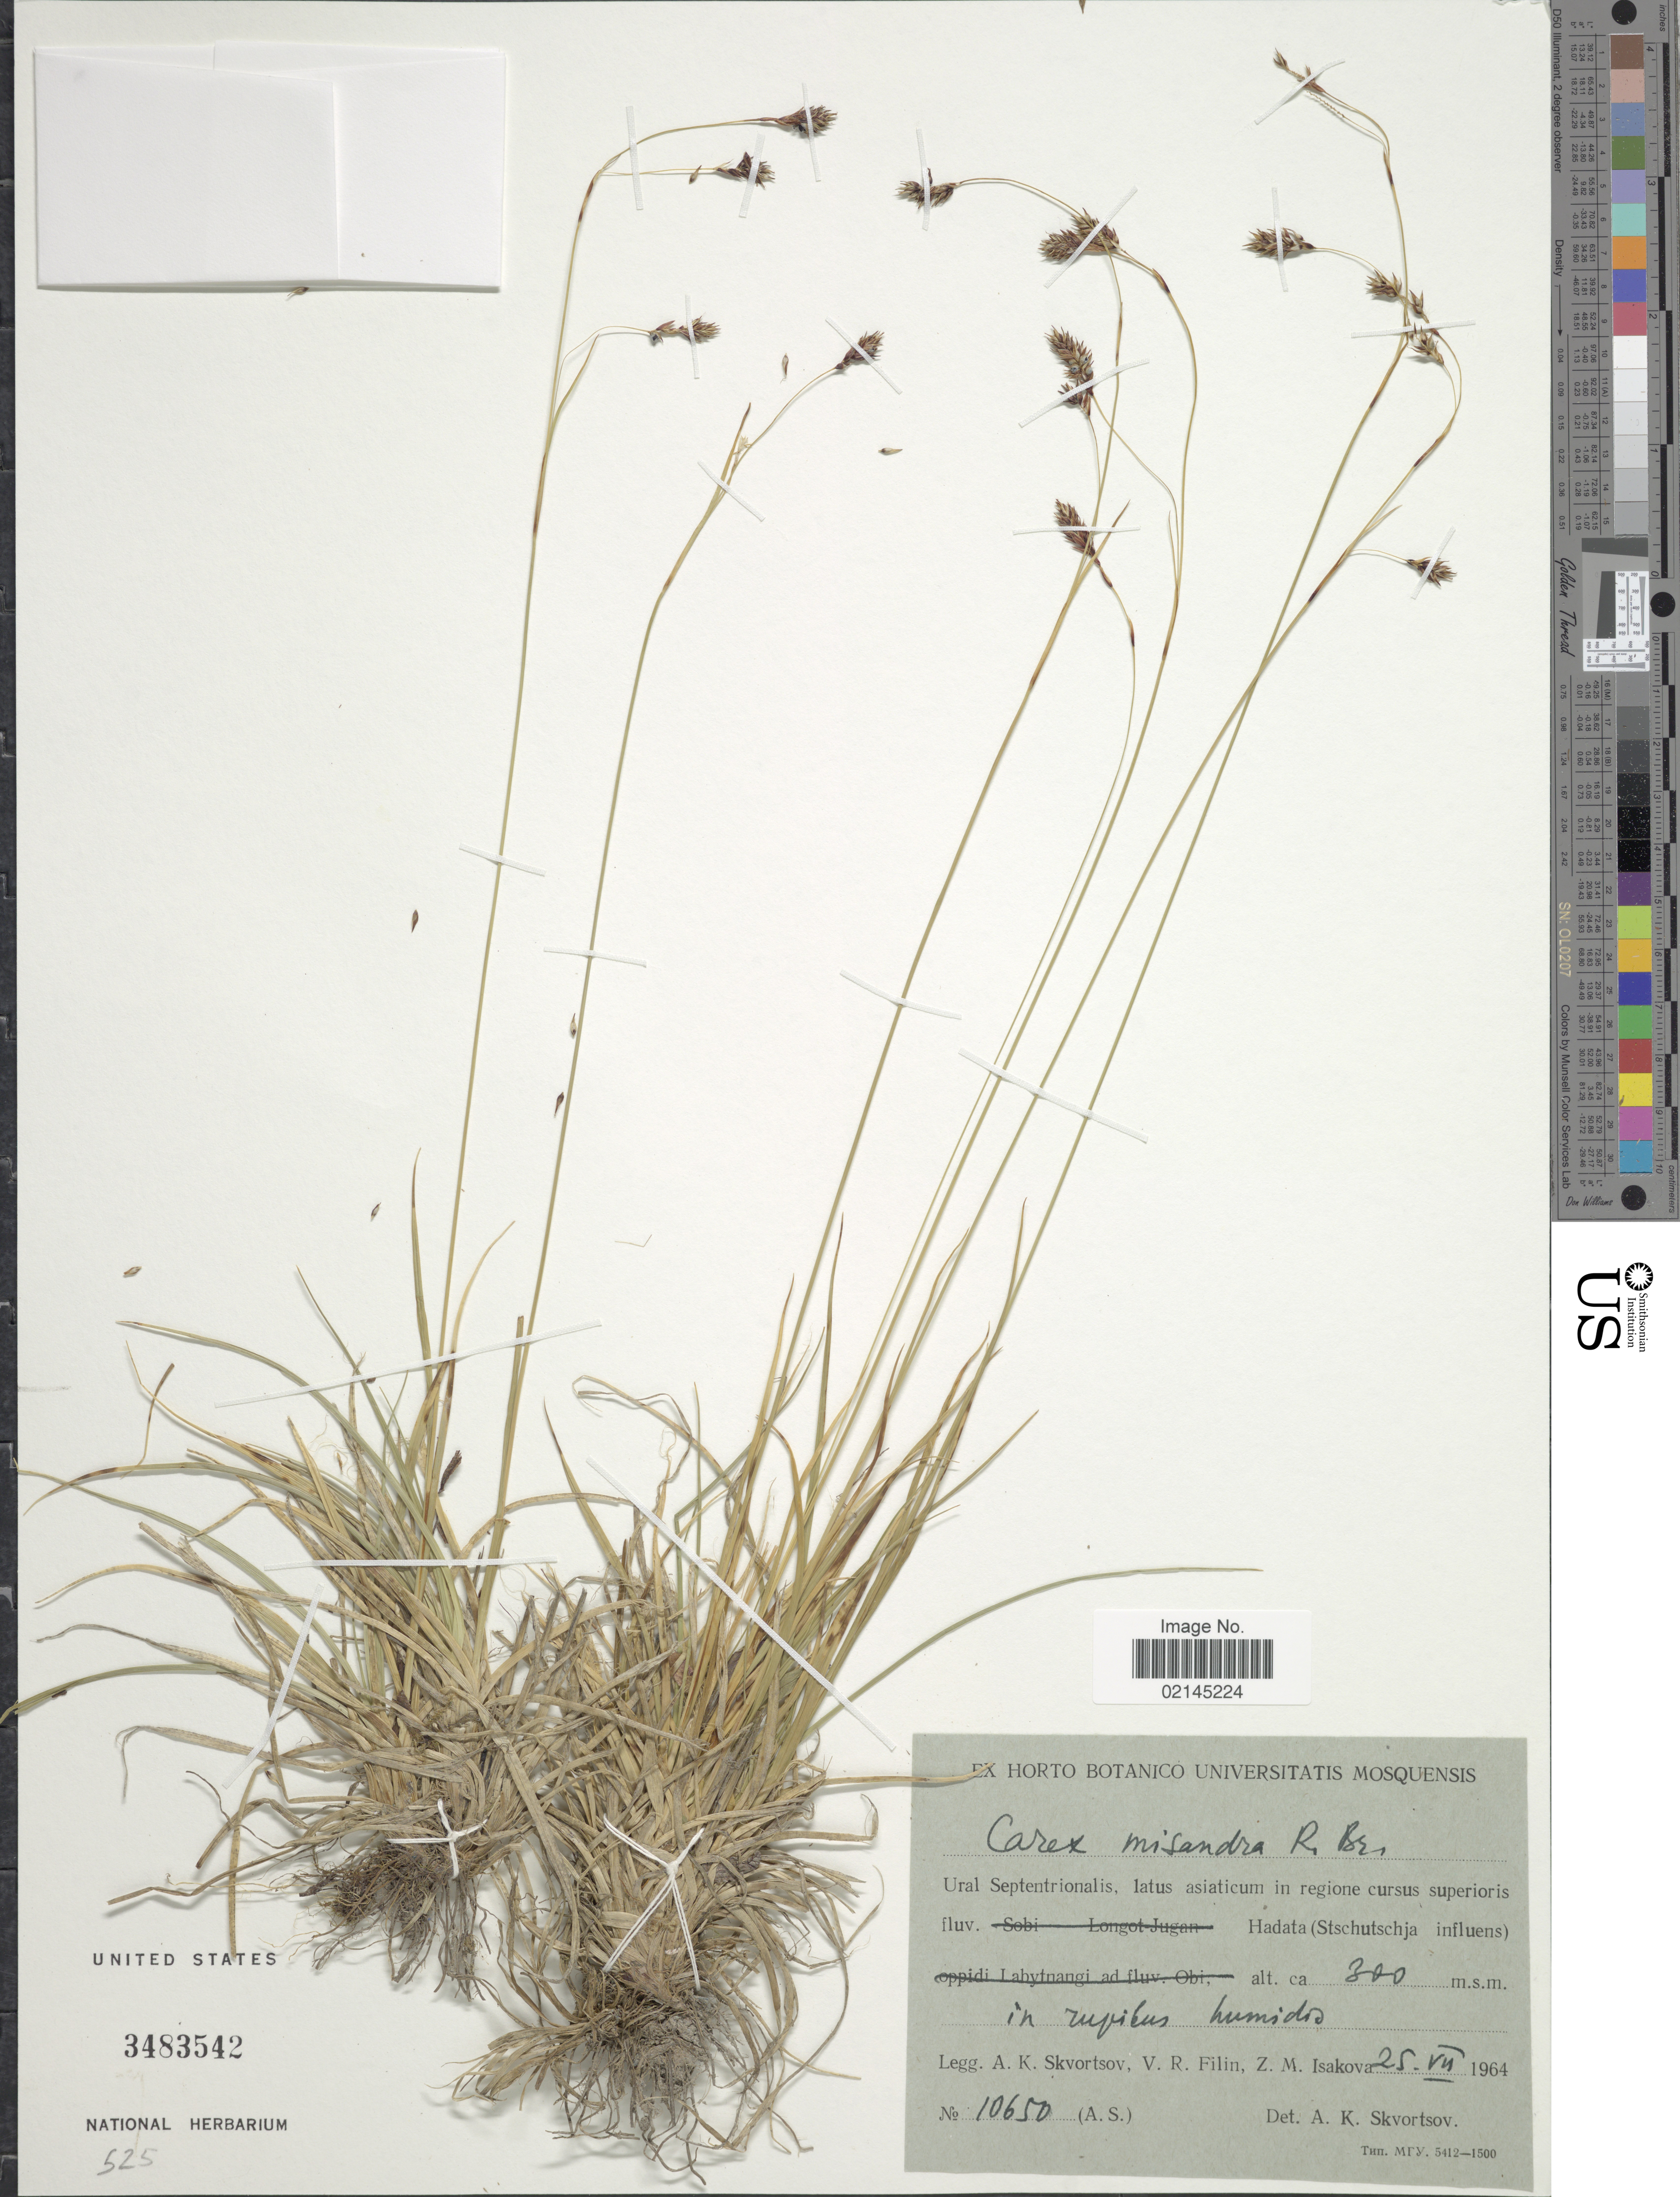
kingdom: Plantae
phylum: Tracheophyta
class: Liliopsida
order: Poales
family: Cyperaceae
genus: Carex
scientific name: Carex fuliginosa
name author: Schkuhr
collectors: A. K. Skvortsov, V. Filin & Z. Isakova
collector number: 10650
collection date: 1964-07-25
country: Russian Federation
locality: Ural Septentrionalis, latus asiaticum in regione cursus superioris fluv. Hadata (Stschutschja influens), in rupibus humides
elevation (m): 300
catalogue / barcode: US 3483542